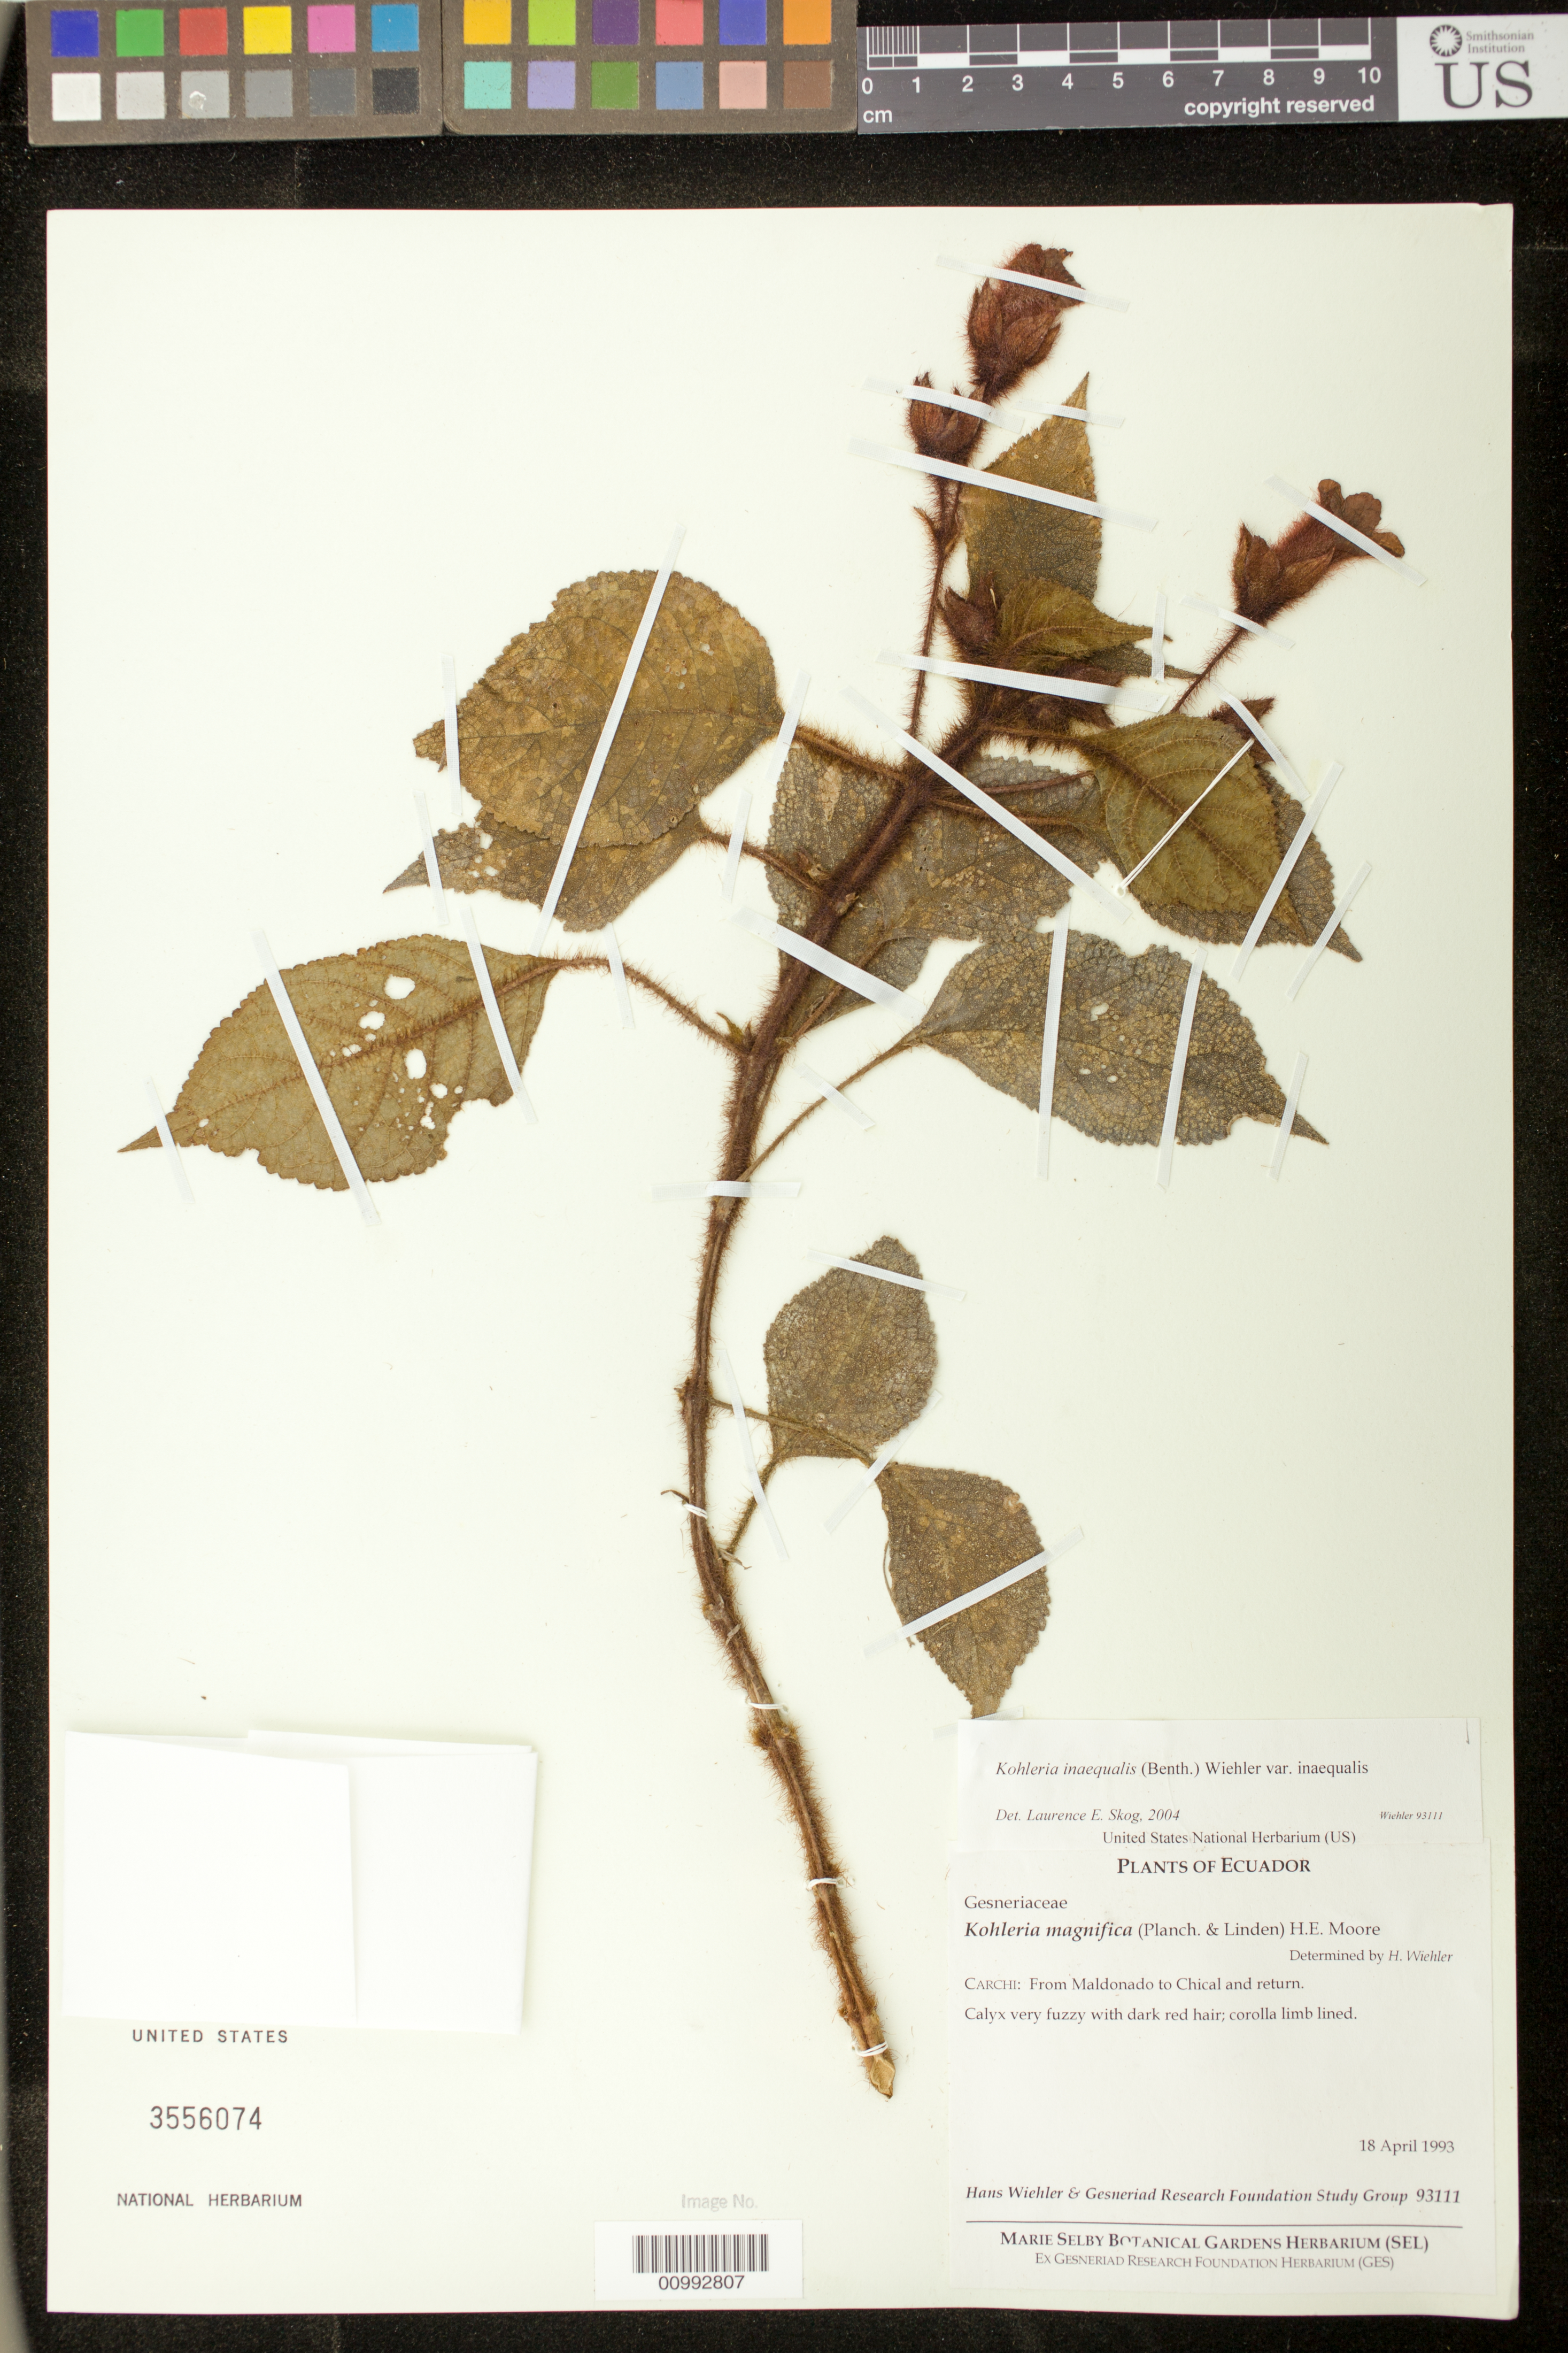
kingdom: Plantae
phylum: Tracheophyta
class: Magnoliopsida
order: Lamiales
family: Gesneriaceae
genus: Kohleria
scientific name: Kohleria inaequalis var. inaequalis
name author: (Benth.) Wiehler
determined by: Skog, Laurence E.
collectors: H. J. Wiehler & GRF Study Group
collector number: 93111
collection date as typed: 18 Apr 1993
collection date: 1993-04-18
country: Ecuador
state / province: Carchi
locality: Carchi: from Maldonado to Chical and return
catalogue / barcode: US 3556074